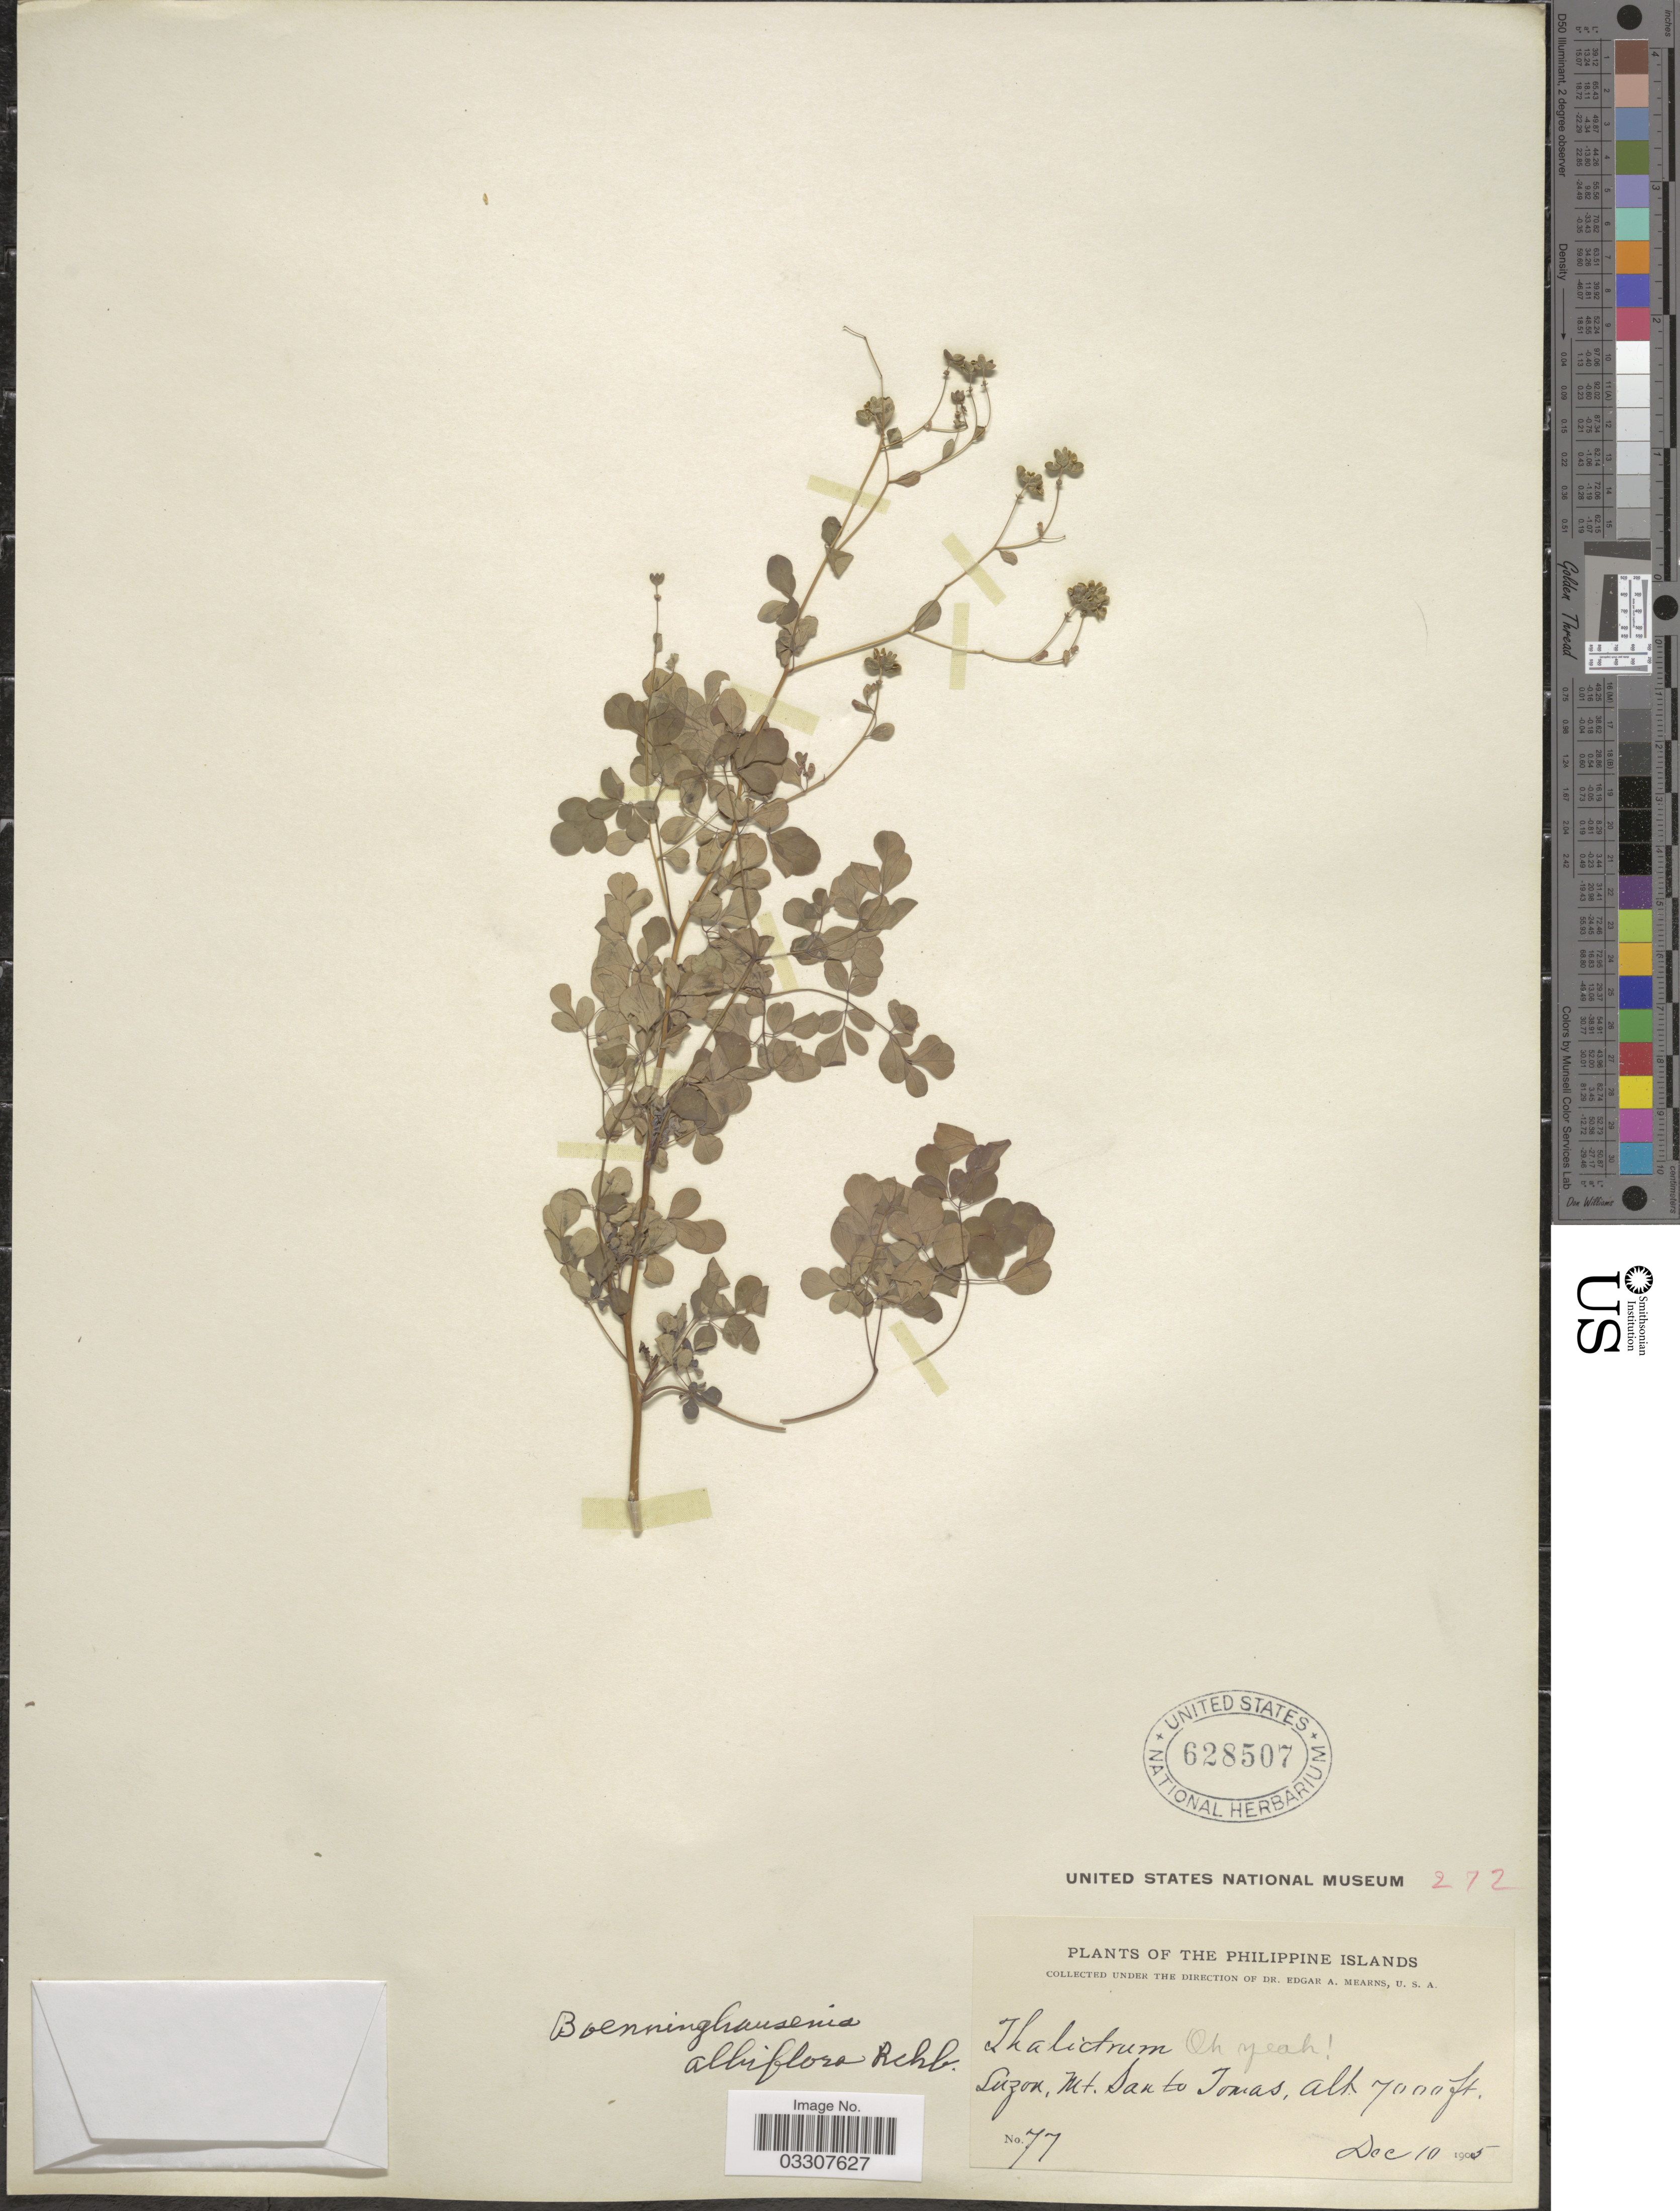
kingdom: Plantae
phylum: Tracheophyta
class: Magnoliopsida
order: Sapindales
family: Rutaceae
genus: Boenninghausenia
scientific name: Boenninghausenia albiflora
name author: (Hook.) Meisn.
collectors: E. A. Mearns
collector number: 77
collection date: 1905-12-10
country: Philippines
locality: Luzon, Mt. Santo Tomas.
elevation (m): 2134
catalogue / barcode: US 628507